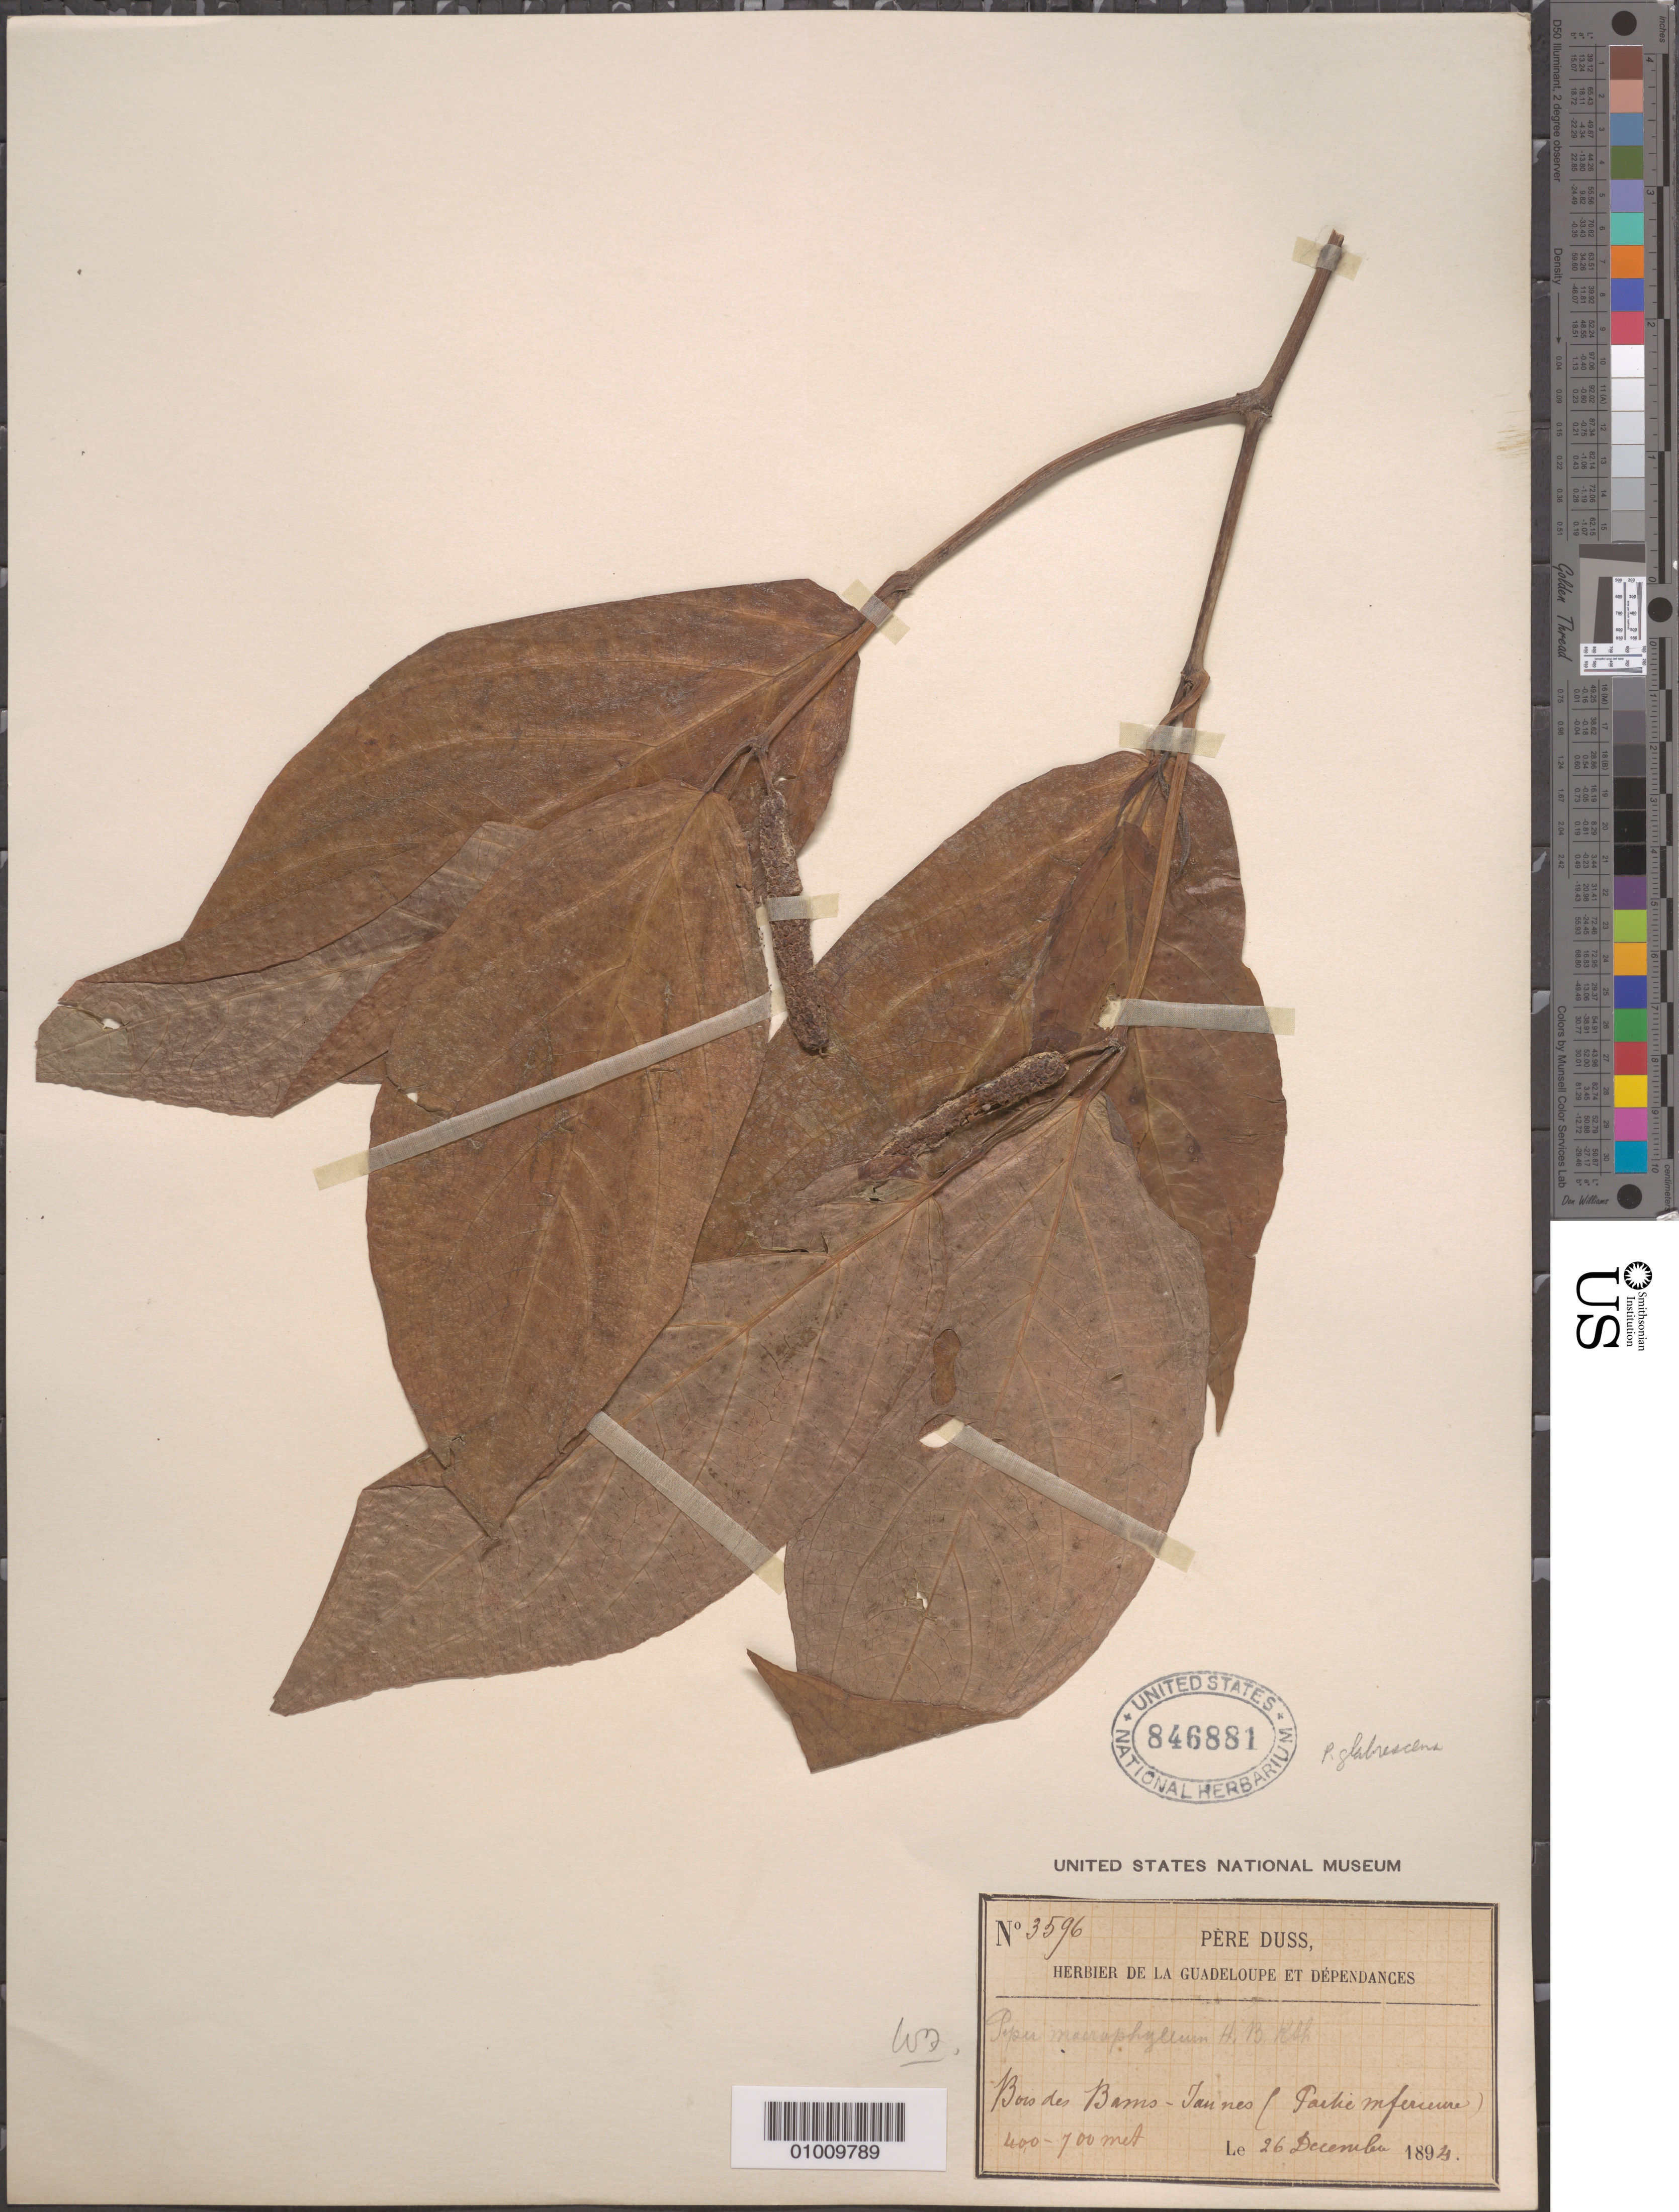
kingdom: Plantae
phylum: Tracheophyta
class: Magnoliopsida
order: Piperales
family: Piperaceae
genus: Piper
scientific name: Piper geniculatum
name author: Sw.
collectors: Père Duss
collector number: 3596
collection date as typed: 26 Dec 1894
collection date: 1894-12-26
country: Guadeloupe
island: Basse Terre [Guadeloupe]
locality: Bois des Bannes-taunes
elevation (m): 400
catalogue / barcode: US 846881